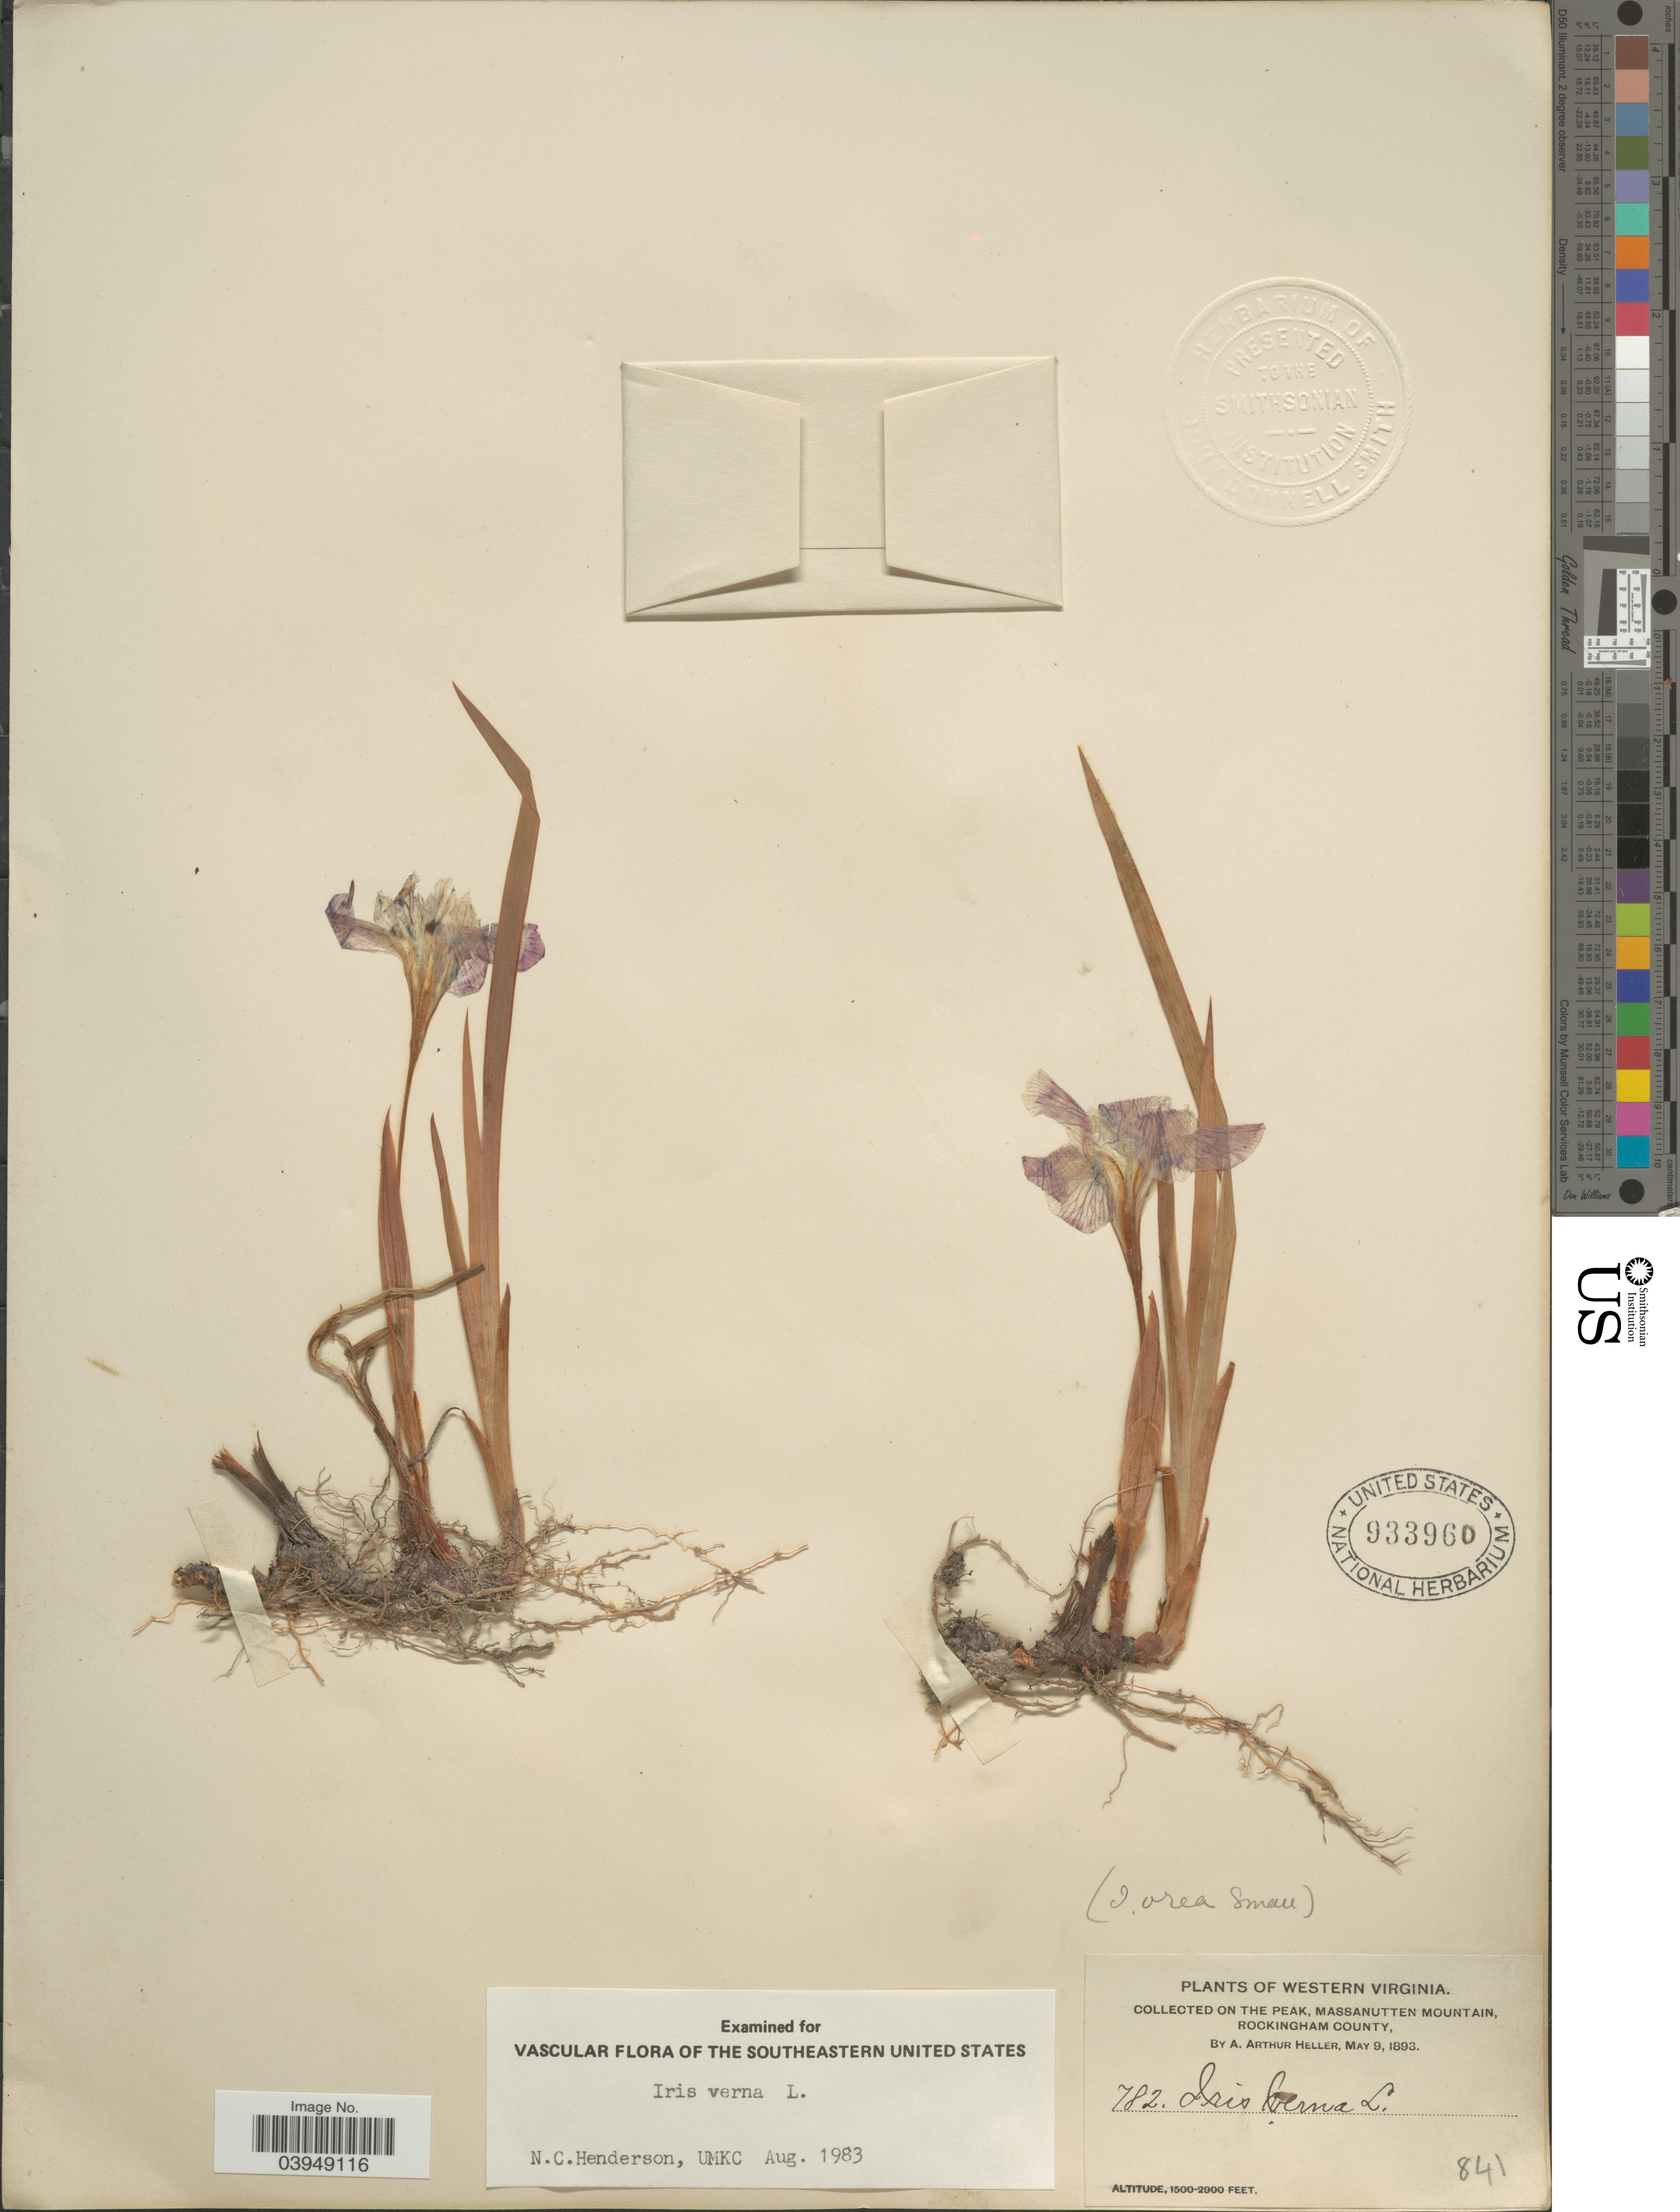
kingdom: Plantae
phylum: Tracheophyta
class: Liliopsida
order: Asparagales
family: Iridaceae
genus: Iris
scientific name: Iris verna var. smalliana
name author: Fernald ex M.E. Edwards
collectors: A. A. Heller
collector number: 782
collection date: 1893-05-09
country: United States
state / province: Virginia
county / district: Rockingham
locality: Western Virginia. On the peak, Massanutten Mountain, Rockingham County.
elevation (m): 457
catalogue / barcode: US 933960